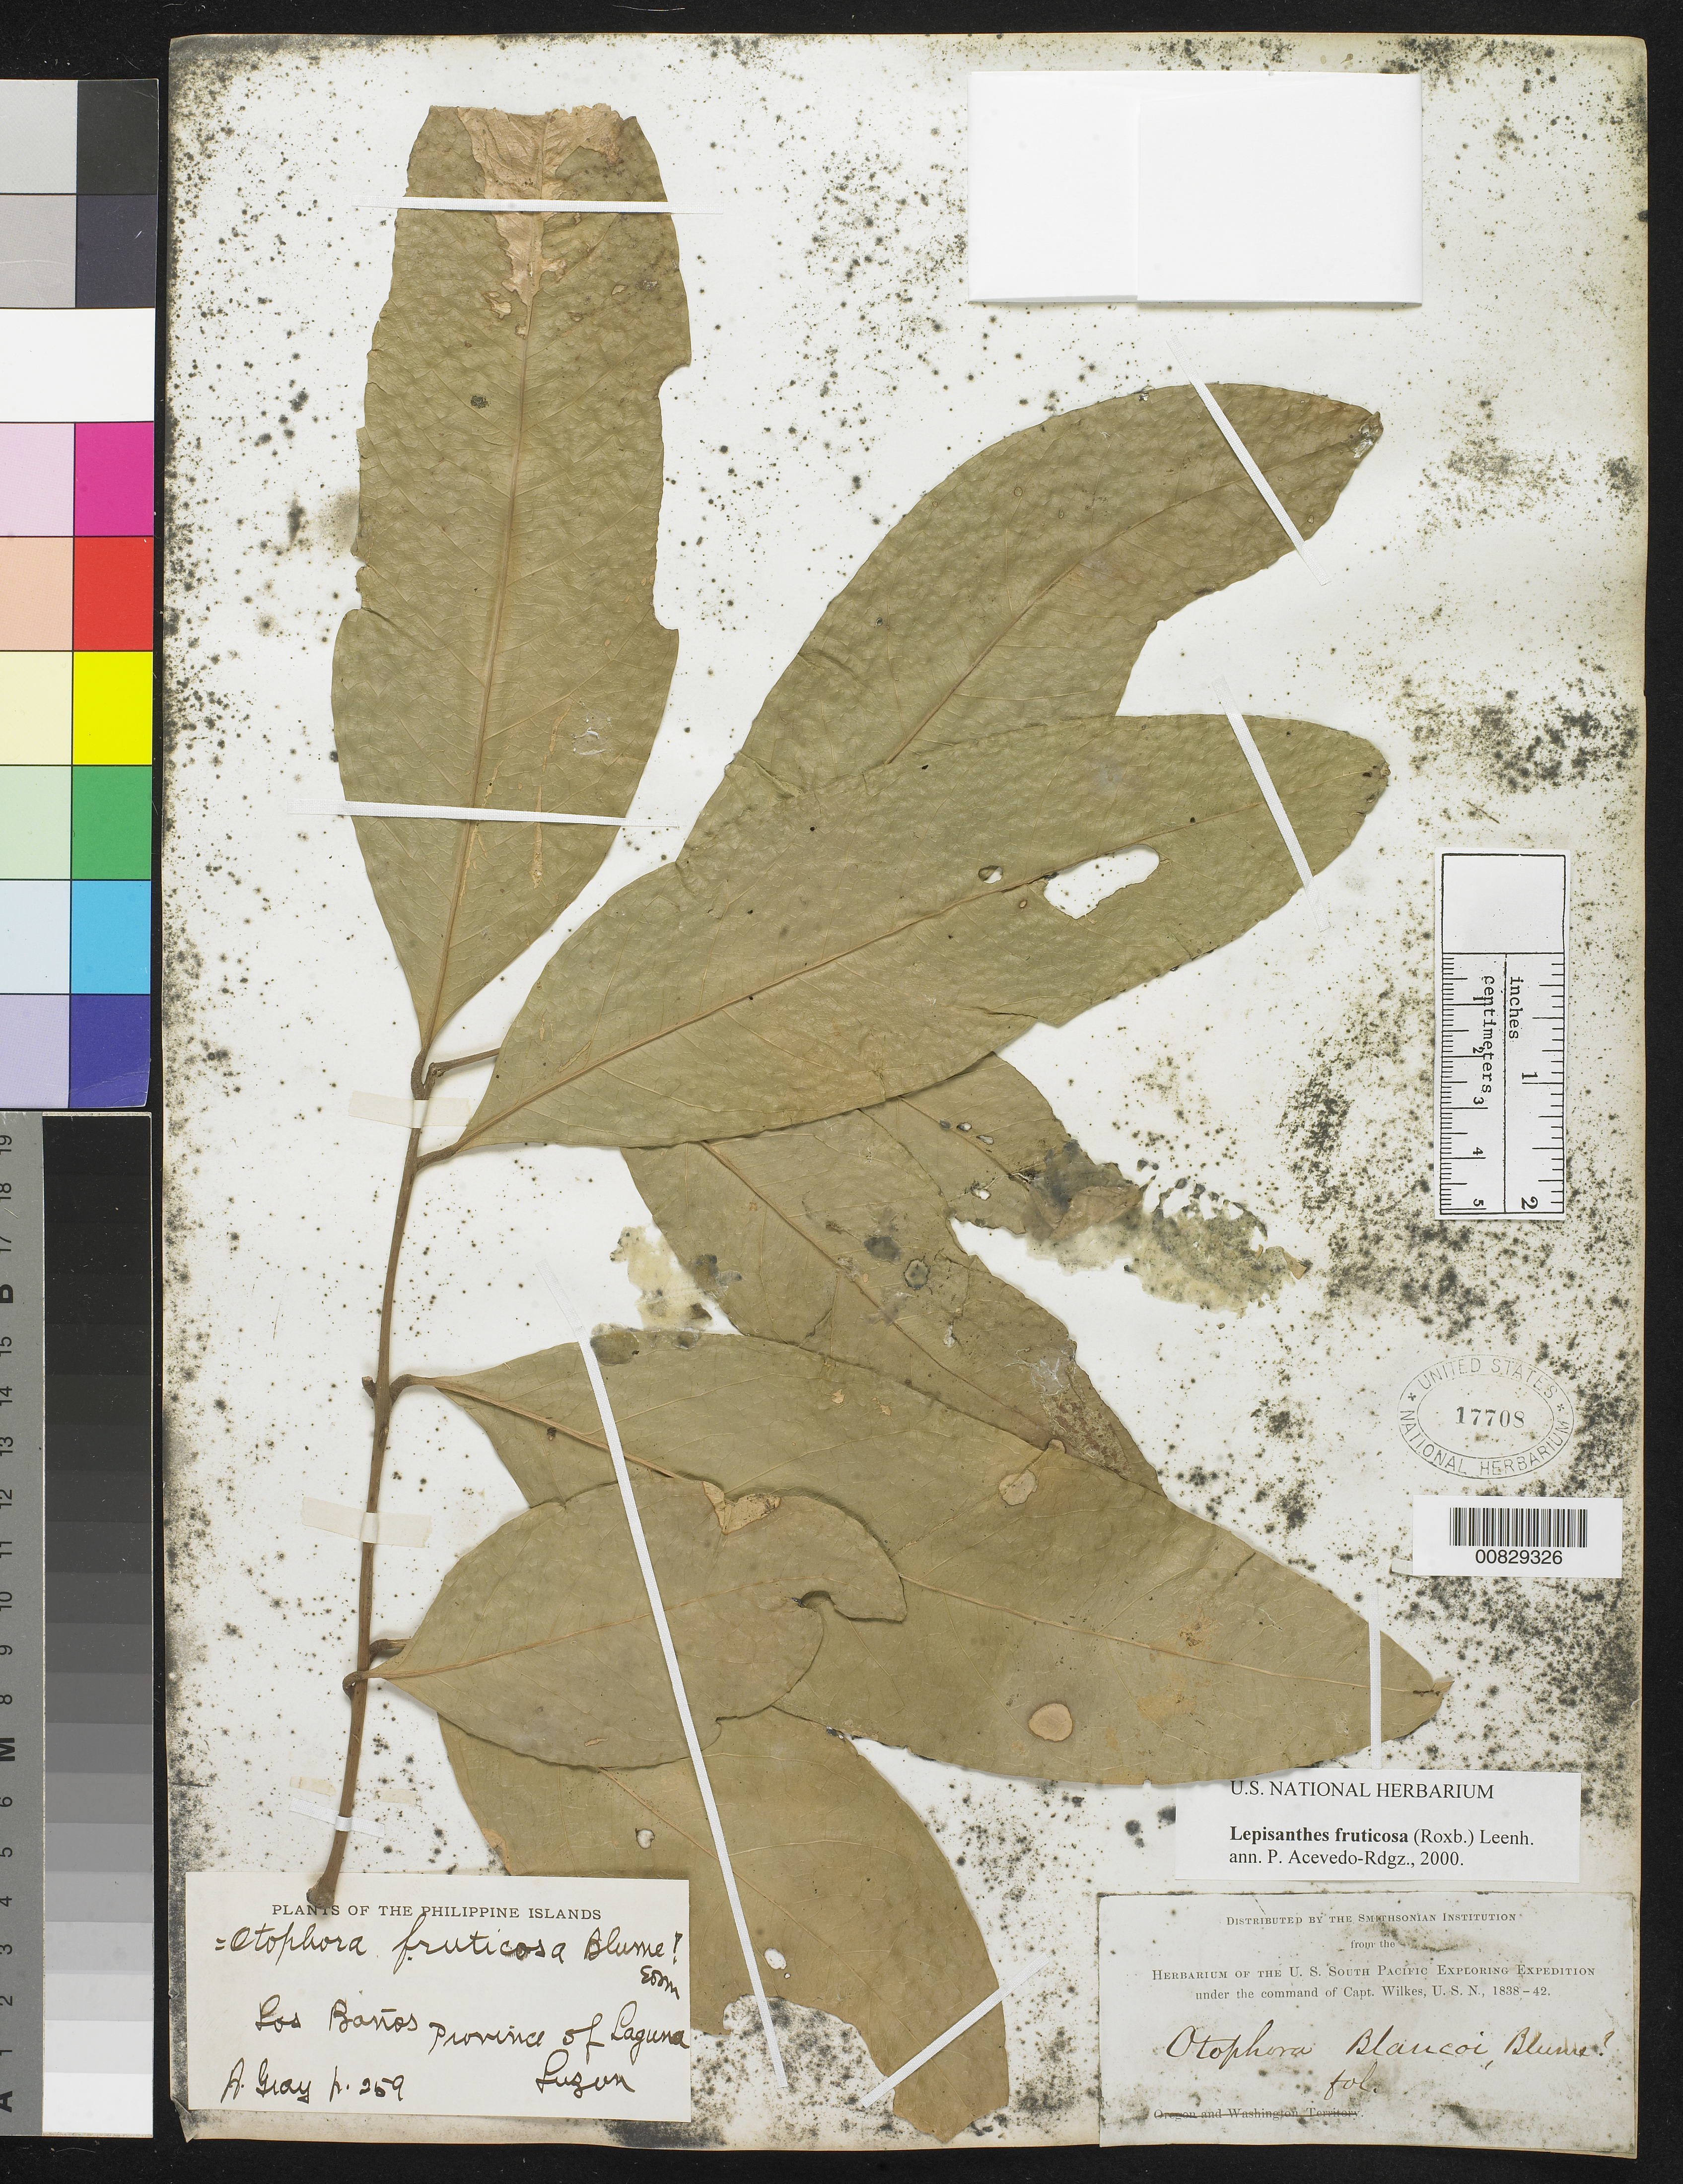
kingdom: Plantae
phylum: Tracheophyta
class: Magnoliopsida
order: Sapindales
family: Sapindaceae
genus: Lepisanthes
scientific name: Lepisanthes fruticosa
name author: (Roxb.) Leenh.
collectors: Wilkes Explor. Exped.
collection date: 1838/1842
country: Philippines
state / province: Calabarzon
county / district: Laguna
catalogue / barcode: US 17708